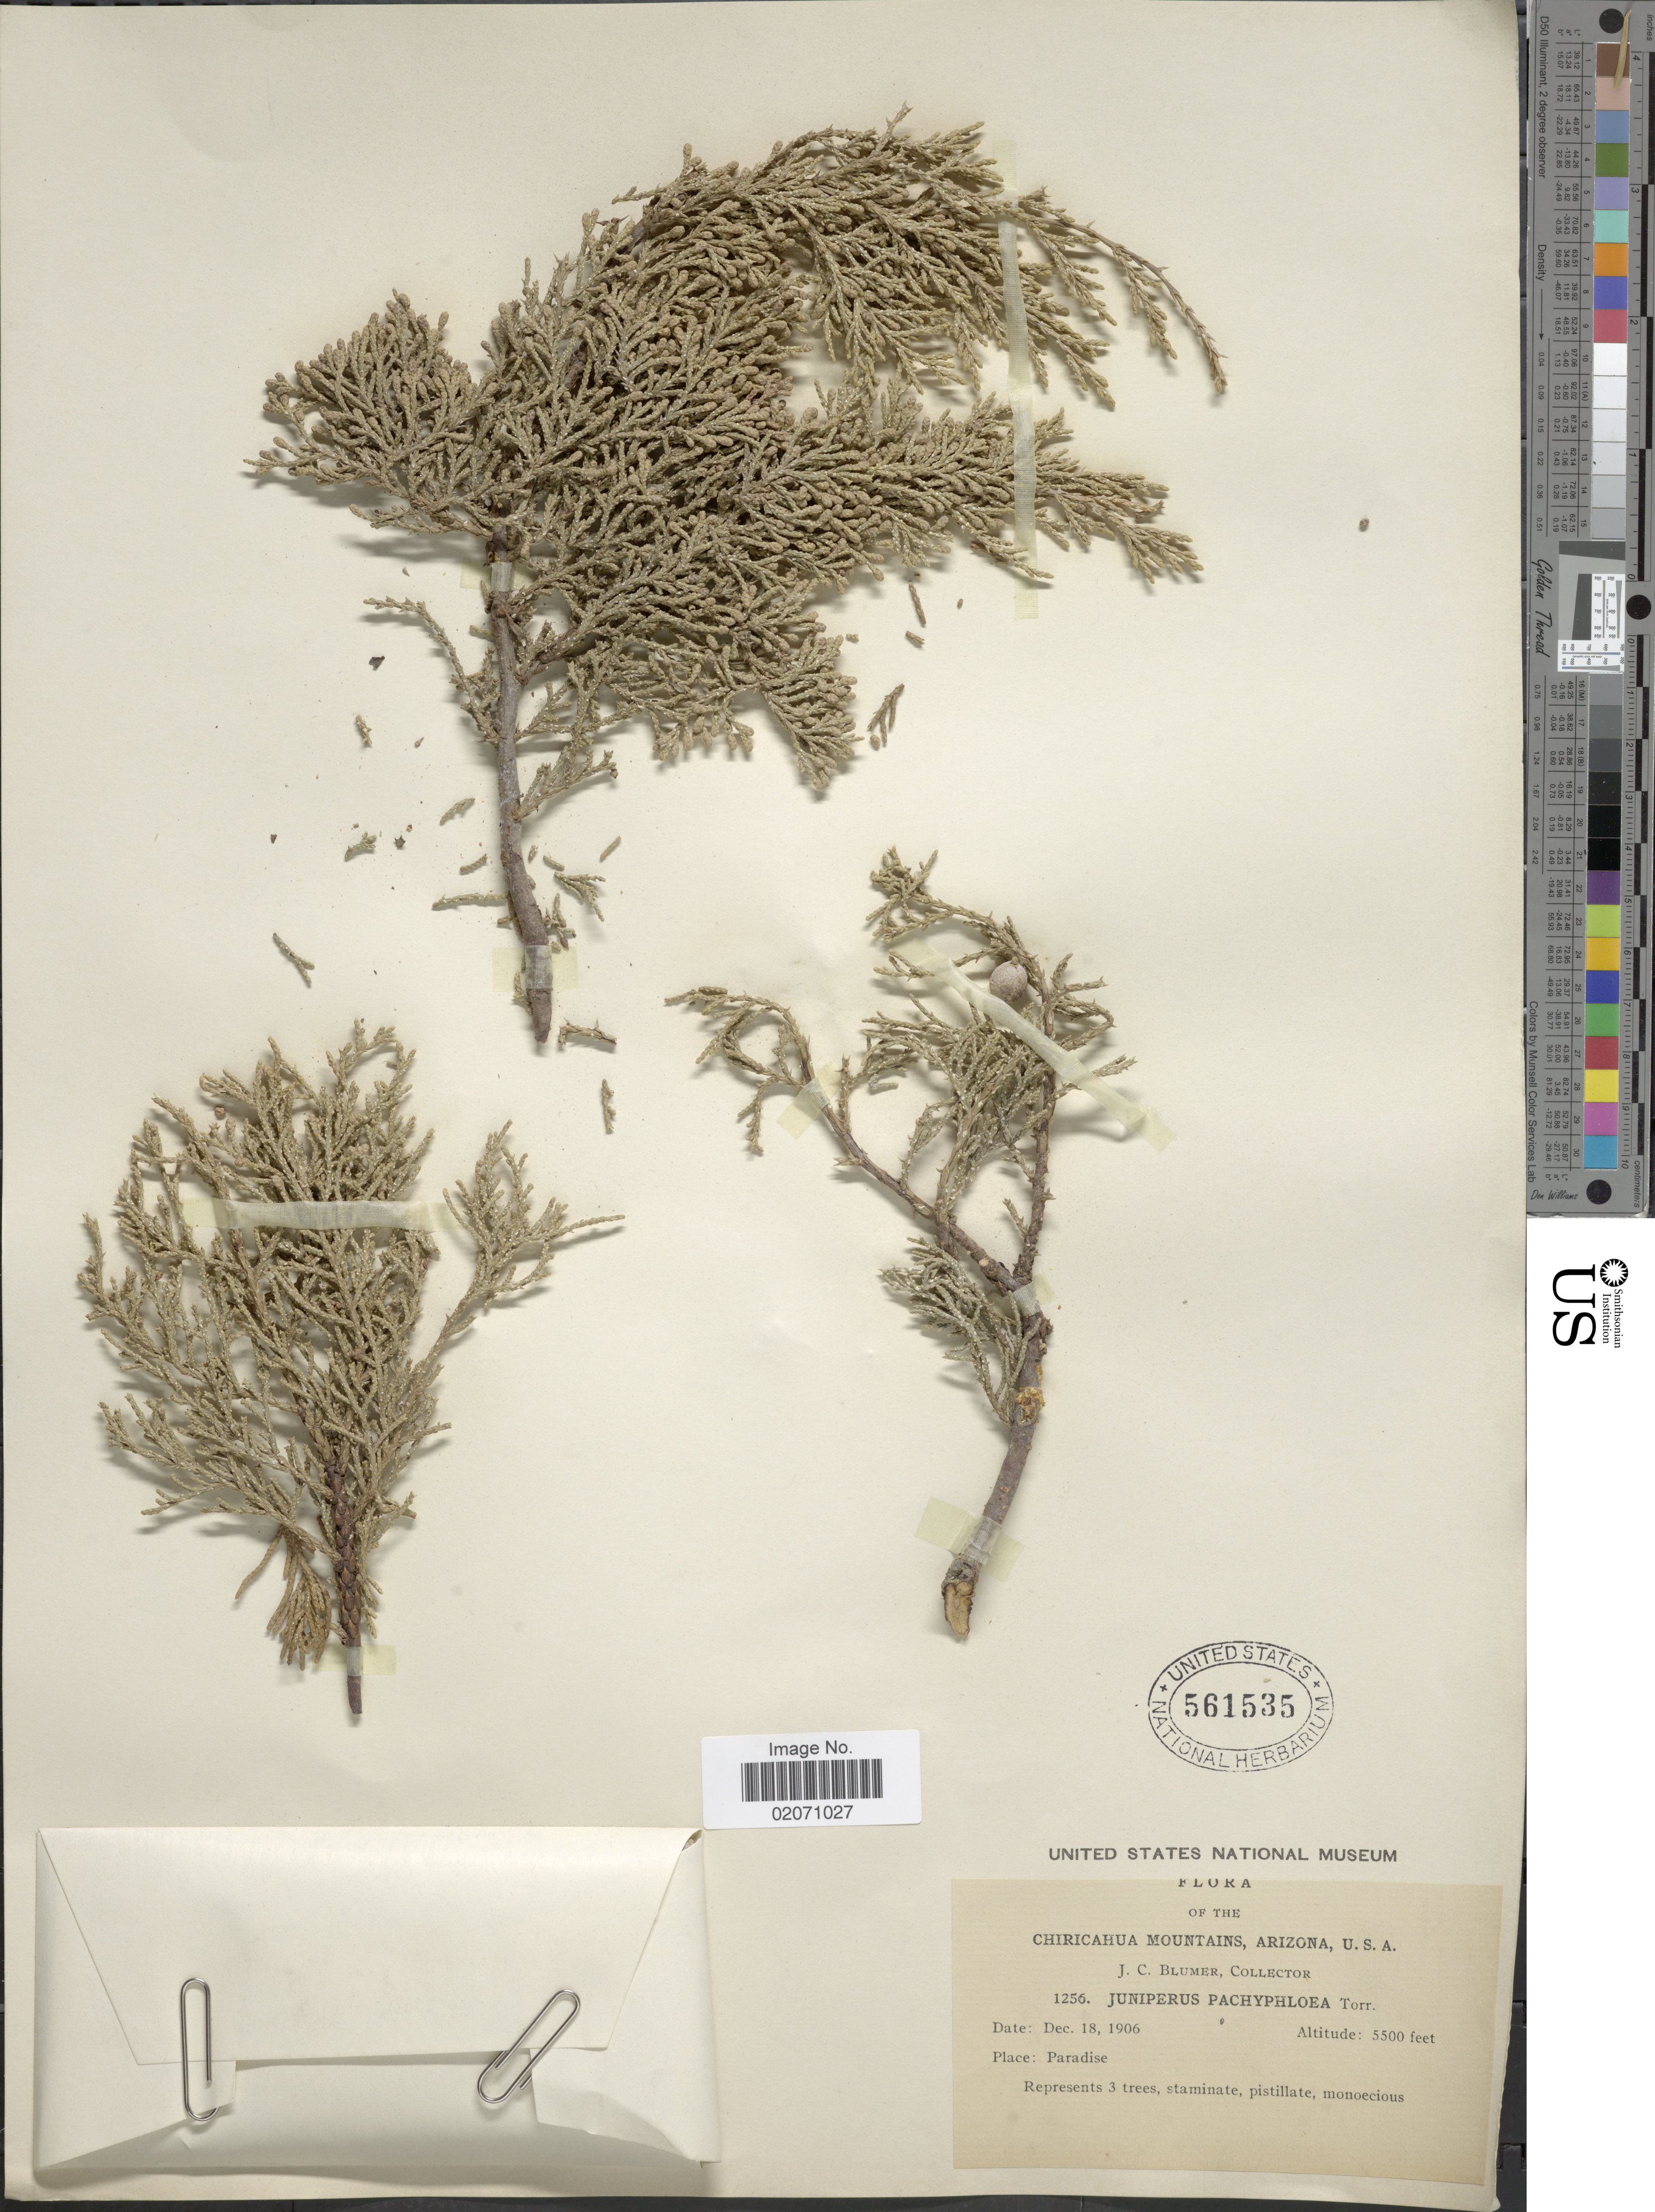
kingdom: Plantae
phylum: Tracheophyta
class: Pinopsida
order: Pinales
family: Cupressaceae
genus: Juniperus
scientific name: Juniperus deppeana var. pachyphlaea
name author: (Torr.) Martínez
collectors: J. C. Blumer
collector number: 1256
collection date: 1906-12-18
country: United States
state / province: Arizona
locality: Chiricahua Mountais, Paradise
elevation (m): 1676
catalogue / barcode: US 561535